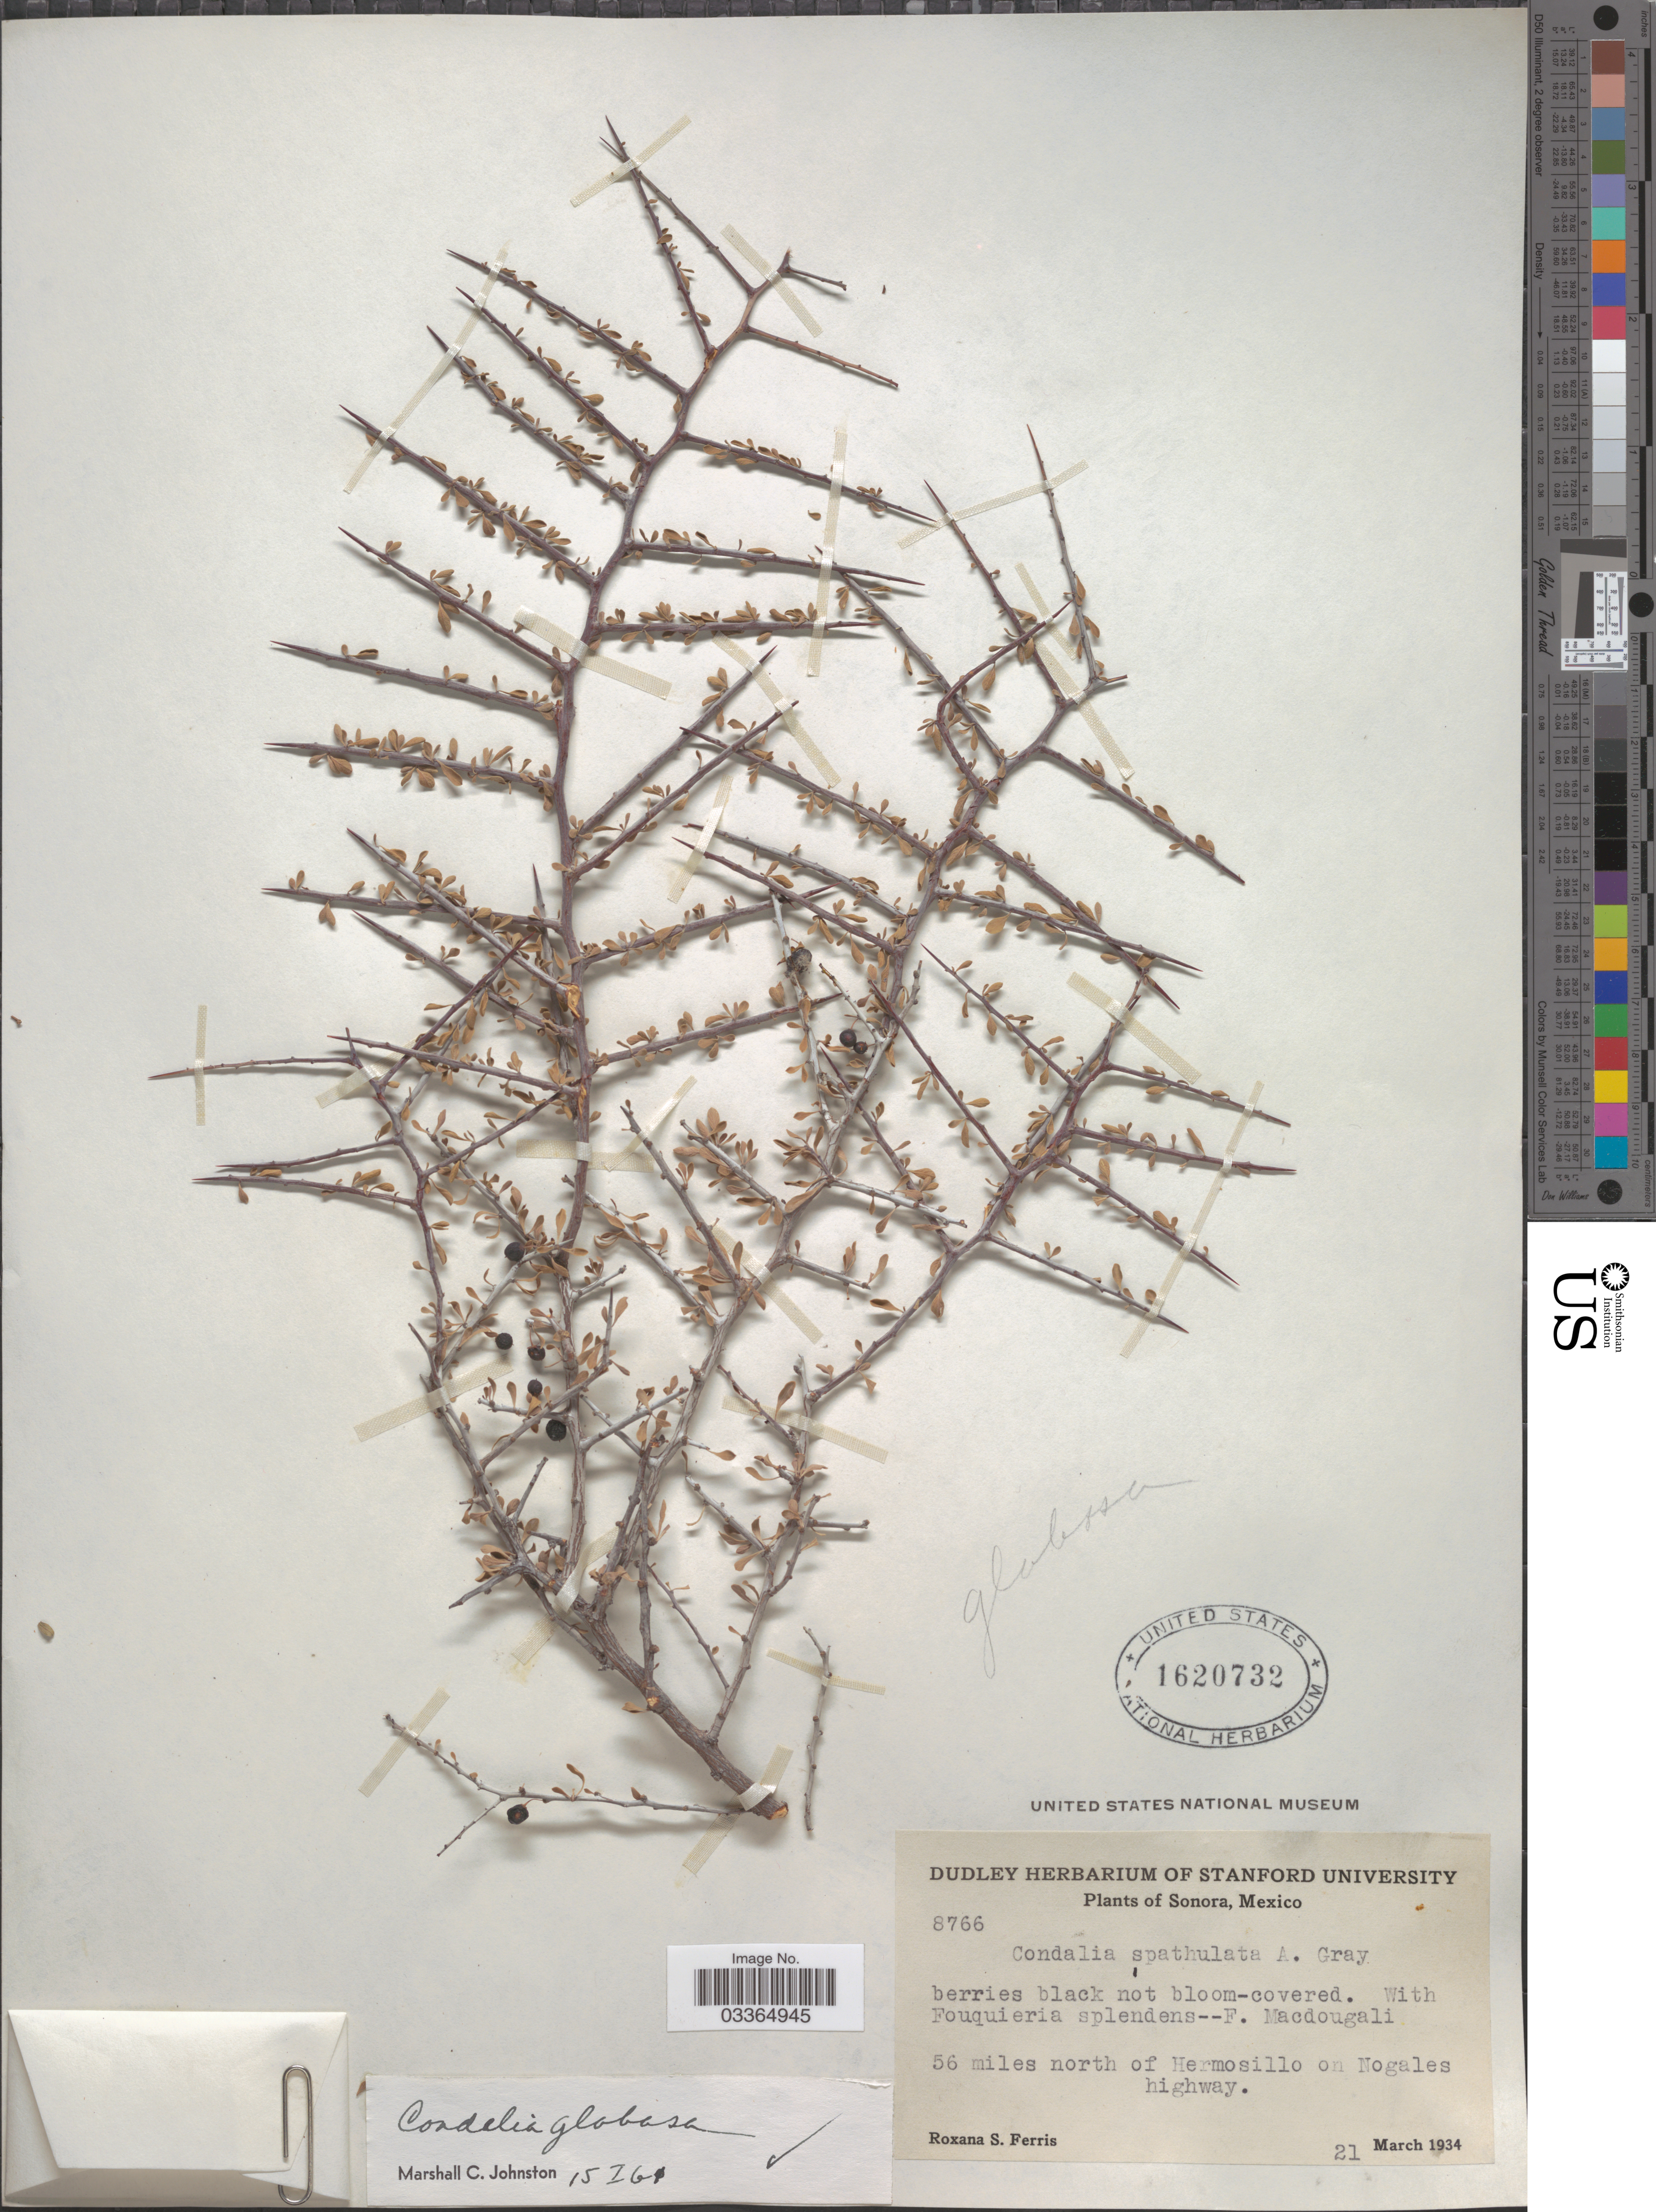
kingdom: Plantae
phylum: Tracheophyta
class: Magnoliopsida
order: Rosales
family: Rhamnaceae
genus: Condalia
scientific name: Condalia globosa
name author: I.M. Johnst.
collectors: R. S. Ferris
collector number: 8766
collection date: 1934-03-21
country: Mexico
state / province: Sonora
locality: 56 miles north of Hermosillo on Nogales highway.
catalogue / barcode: US 1620732